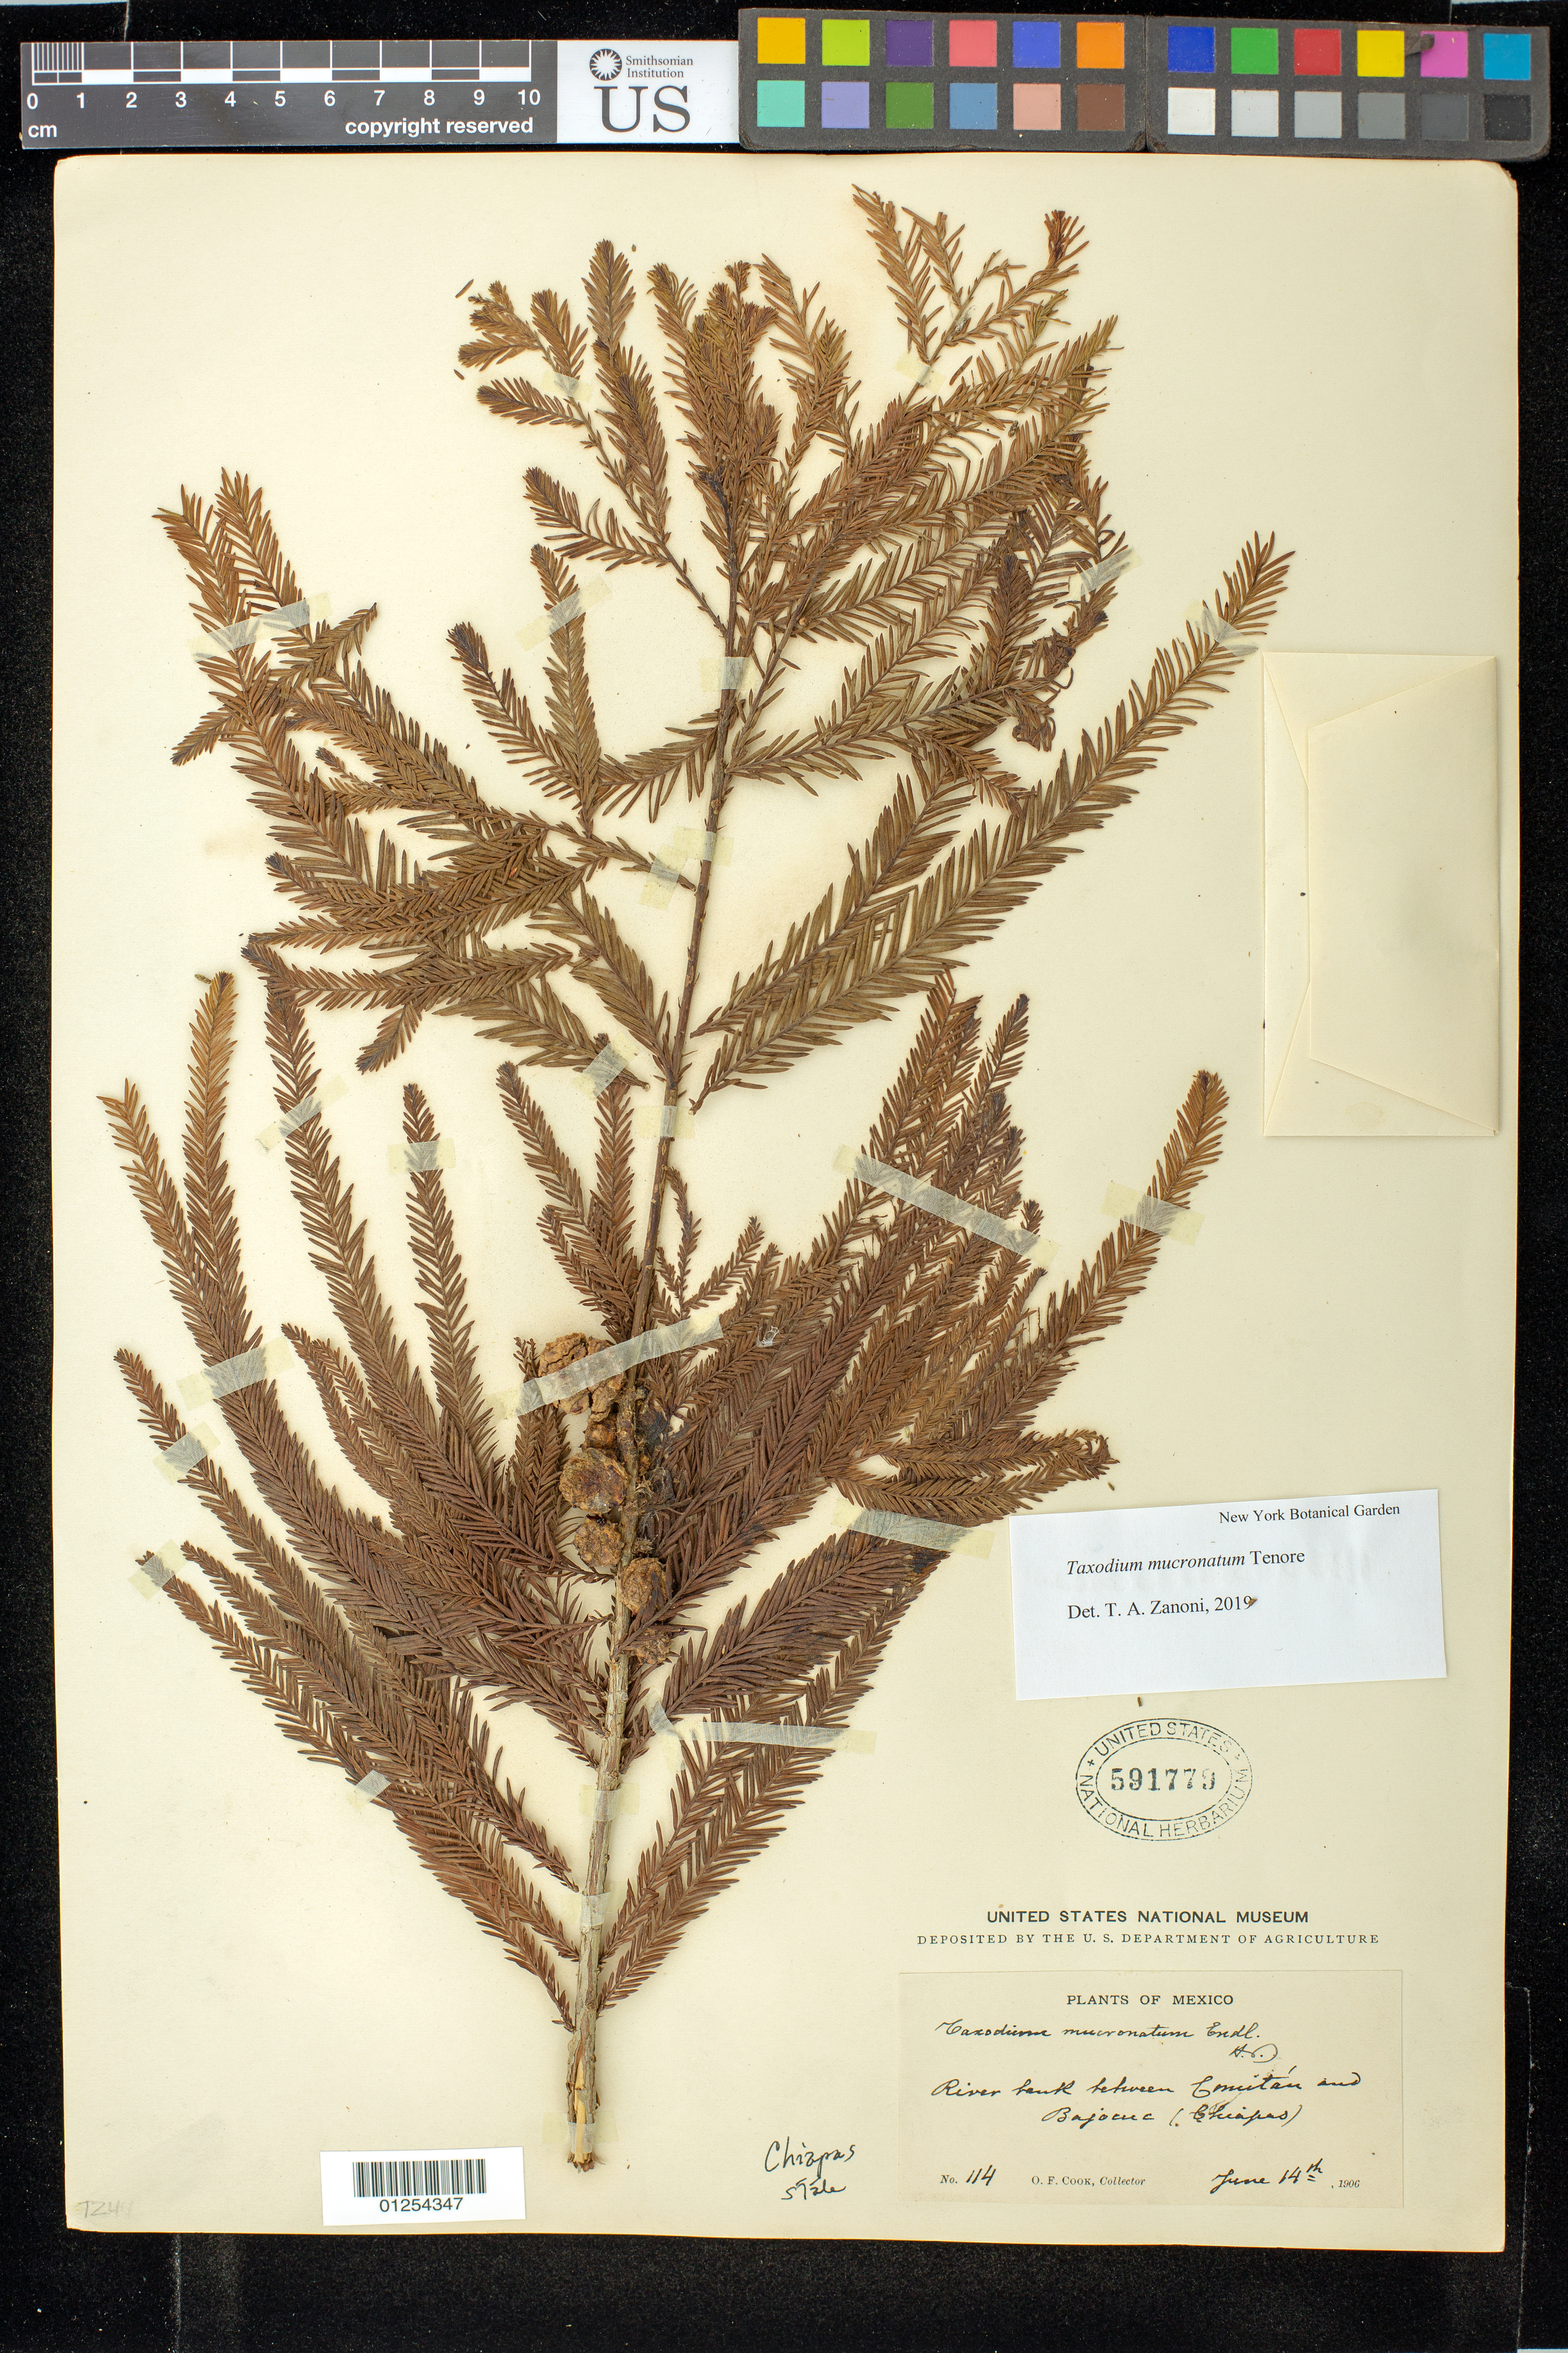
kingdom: Plantae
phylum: Tracheophyta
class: Pinopsida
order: Pinales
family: Cupressaceae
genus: Taxodium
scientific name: Taxodium mucronatum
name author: Ten.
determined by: Zanoni, T. A., (NY), New York Botanical Garden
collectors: O. F. Cook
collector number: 114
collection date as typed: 14 Jun 1906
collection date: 1906-06-14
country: Mexico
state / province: Chiapas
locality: Between Comitán & Bajocuc (Chiapas).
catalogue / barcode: US 591779